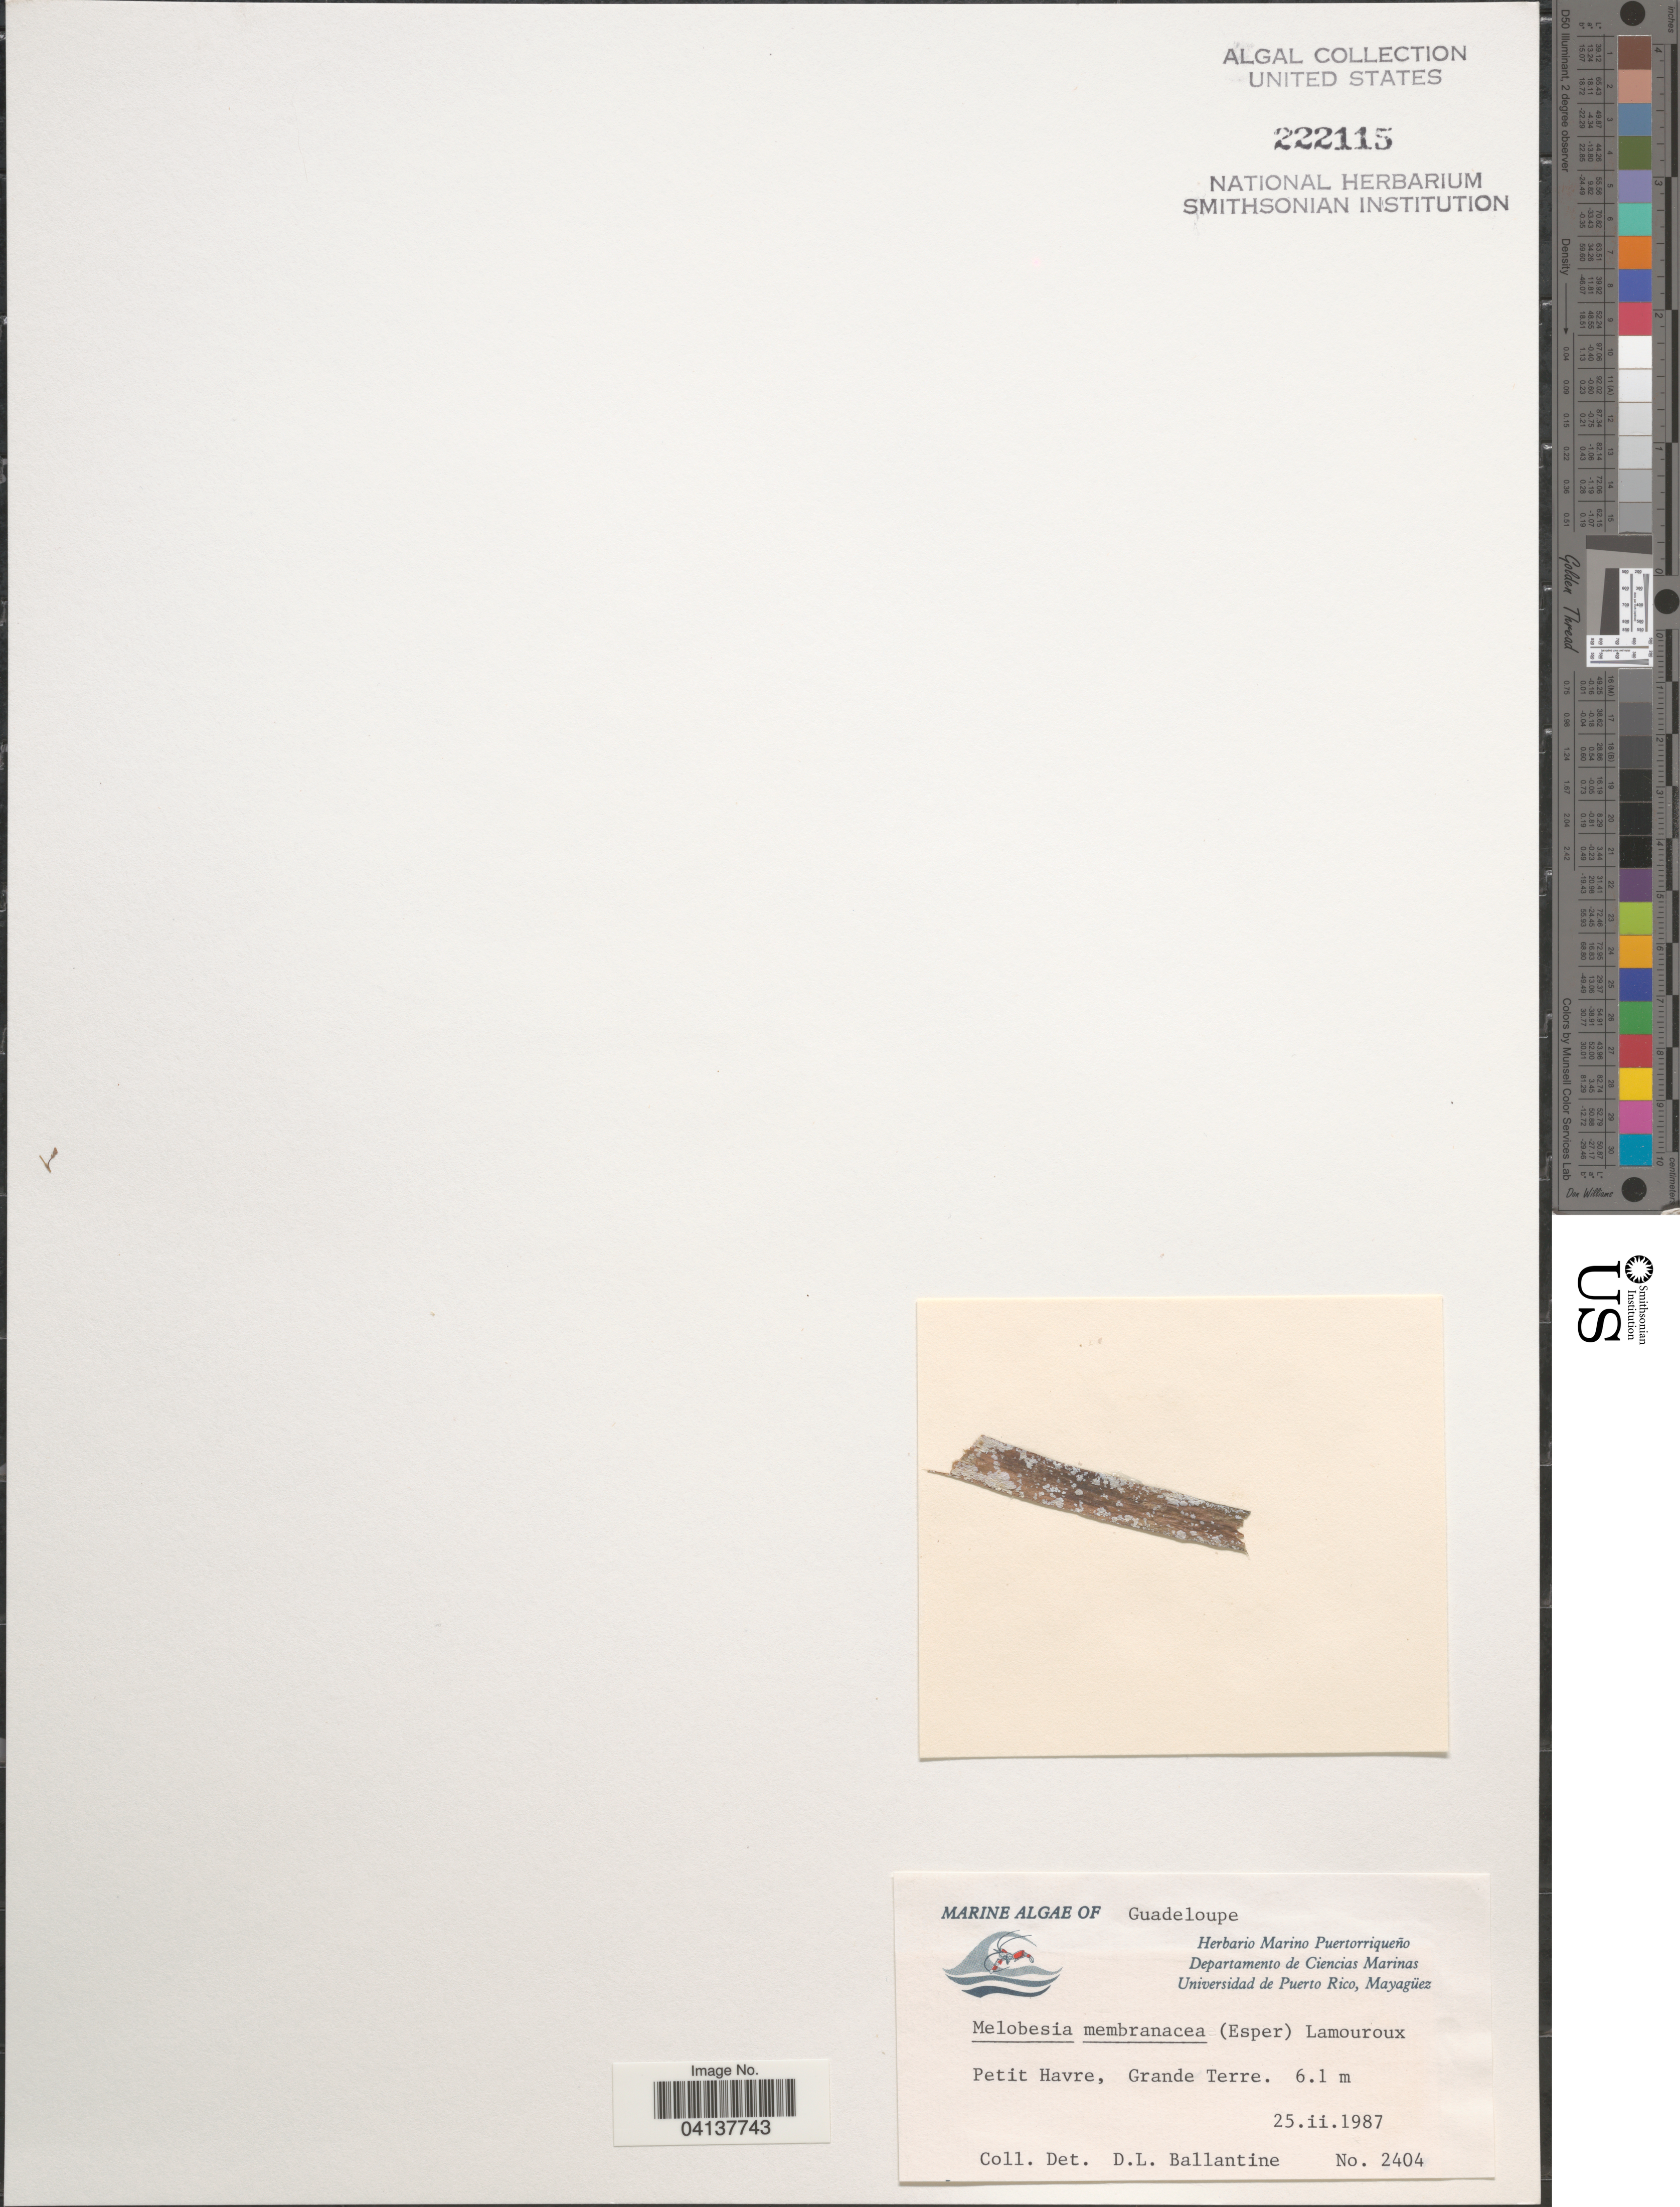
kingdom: Plantae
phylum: Rhodophyta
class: Florideophyceae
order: Corallinales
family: Hapalidiaceae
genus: Melobesia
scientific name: Melobesia membranacea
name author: (Esper) J.V.Lamouroux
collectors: D.L. Ballantine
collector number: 2404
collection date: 1987-02-25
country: Guadeloupe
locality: Petit Havre, Grande Terre.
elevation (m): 6.1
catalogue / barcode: US 222115